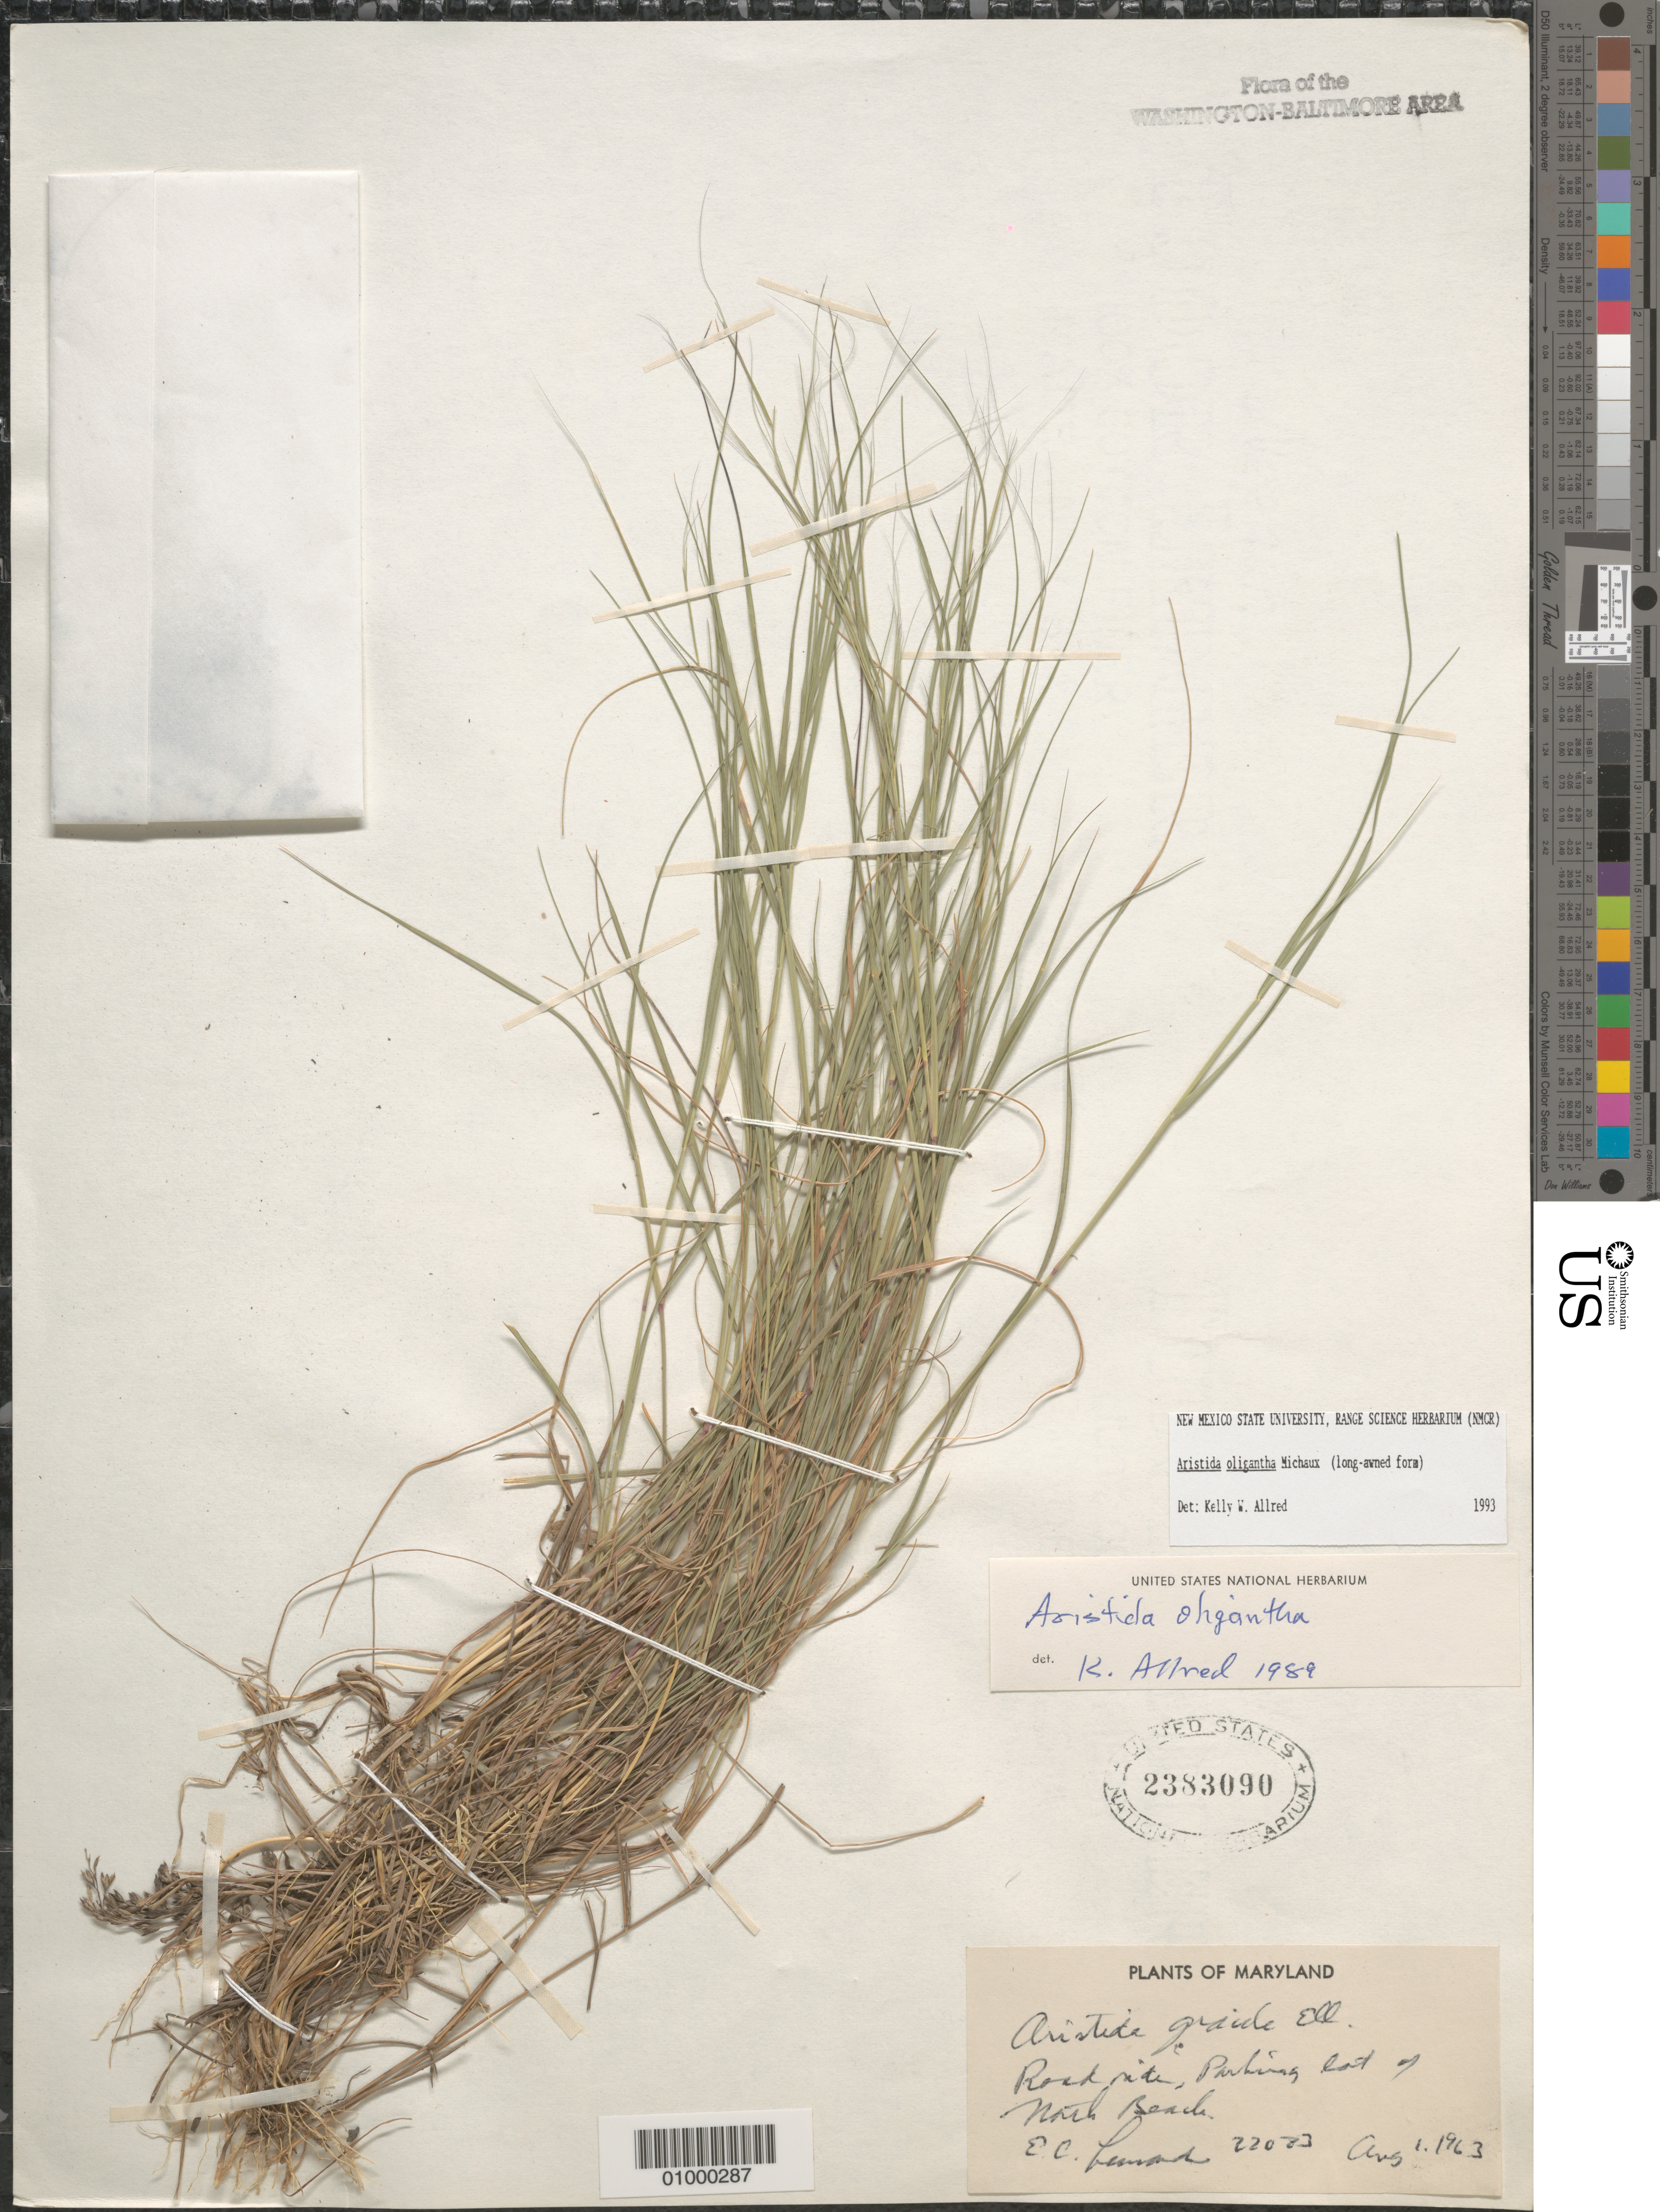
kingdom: Plantae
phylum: Tracheophyta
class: Liliopsida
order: Poales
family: Poaceae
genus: Aristida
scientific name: Aristida oligantha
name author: Michx.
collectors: E. C. Leonard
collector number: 22083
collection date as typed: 01 Aug 1963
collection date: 1963-08-01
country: United States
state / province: Maryland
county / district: Calvert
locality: North Beach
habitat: Roadside, parking lot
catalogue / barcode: US 2383090